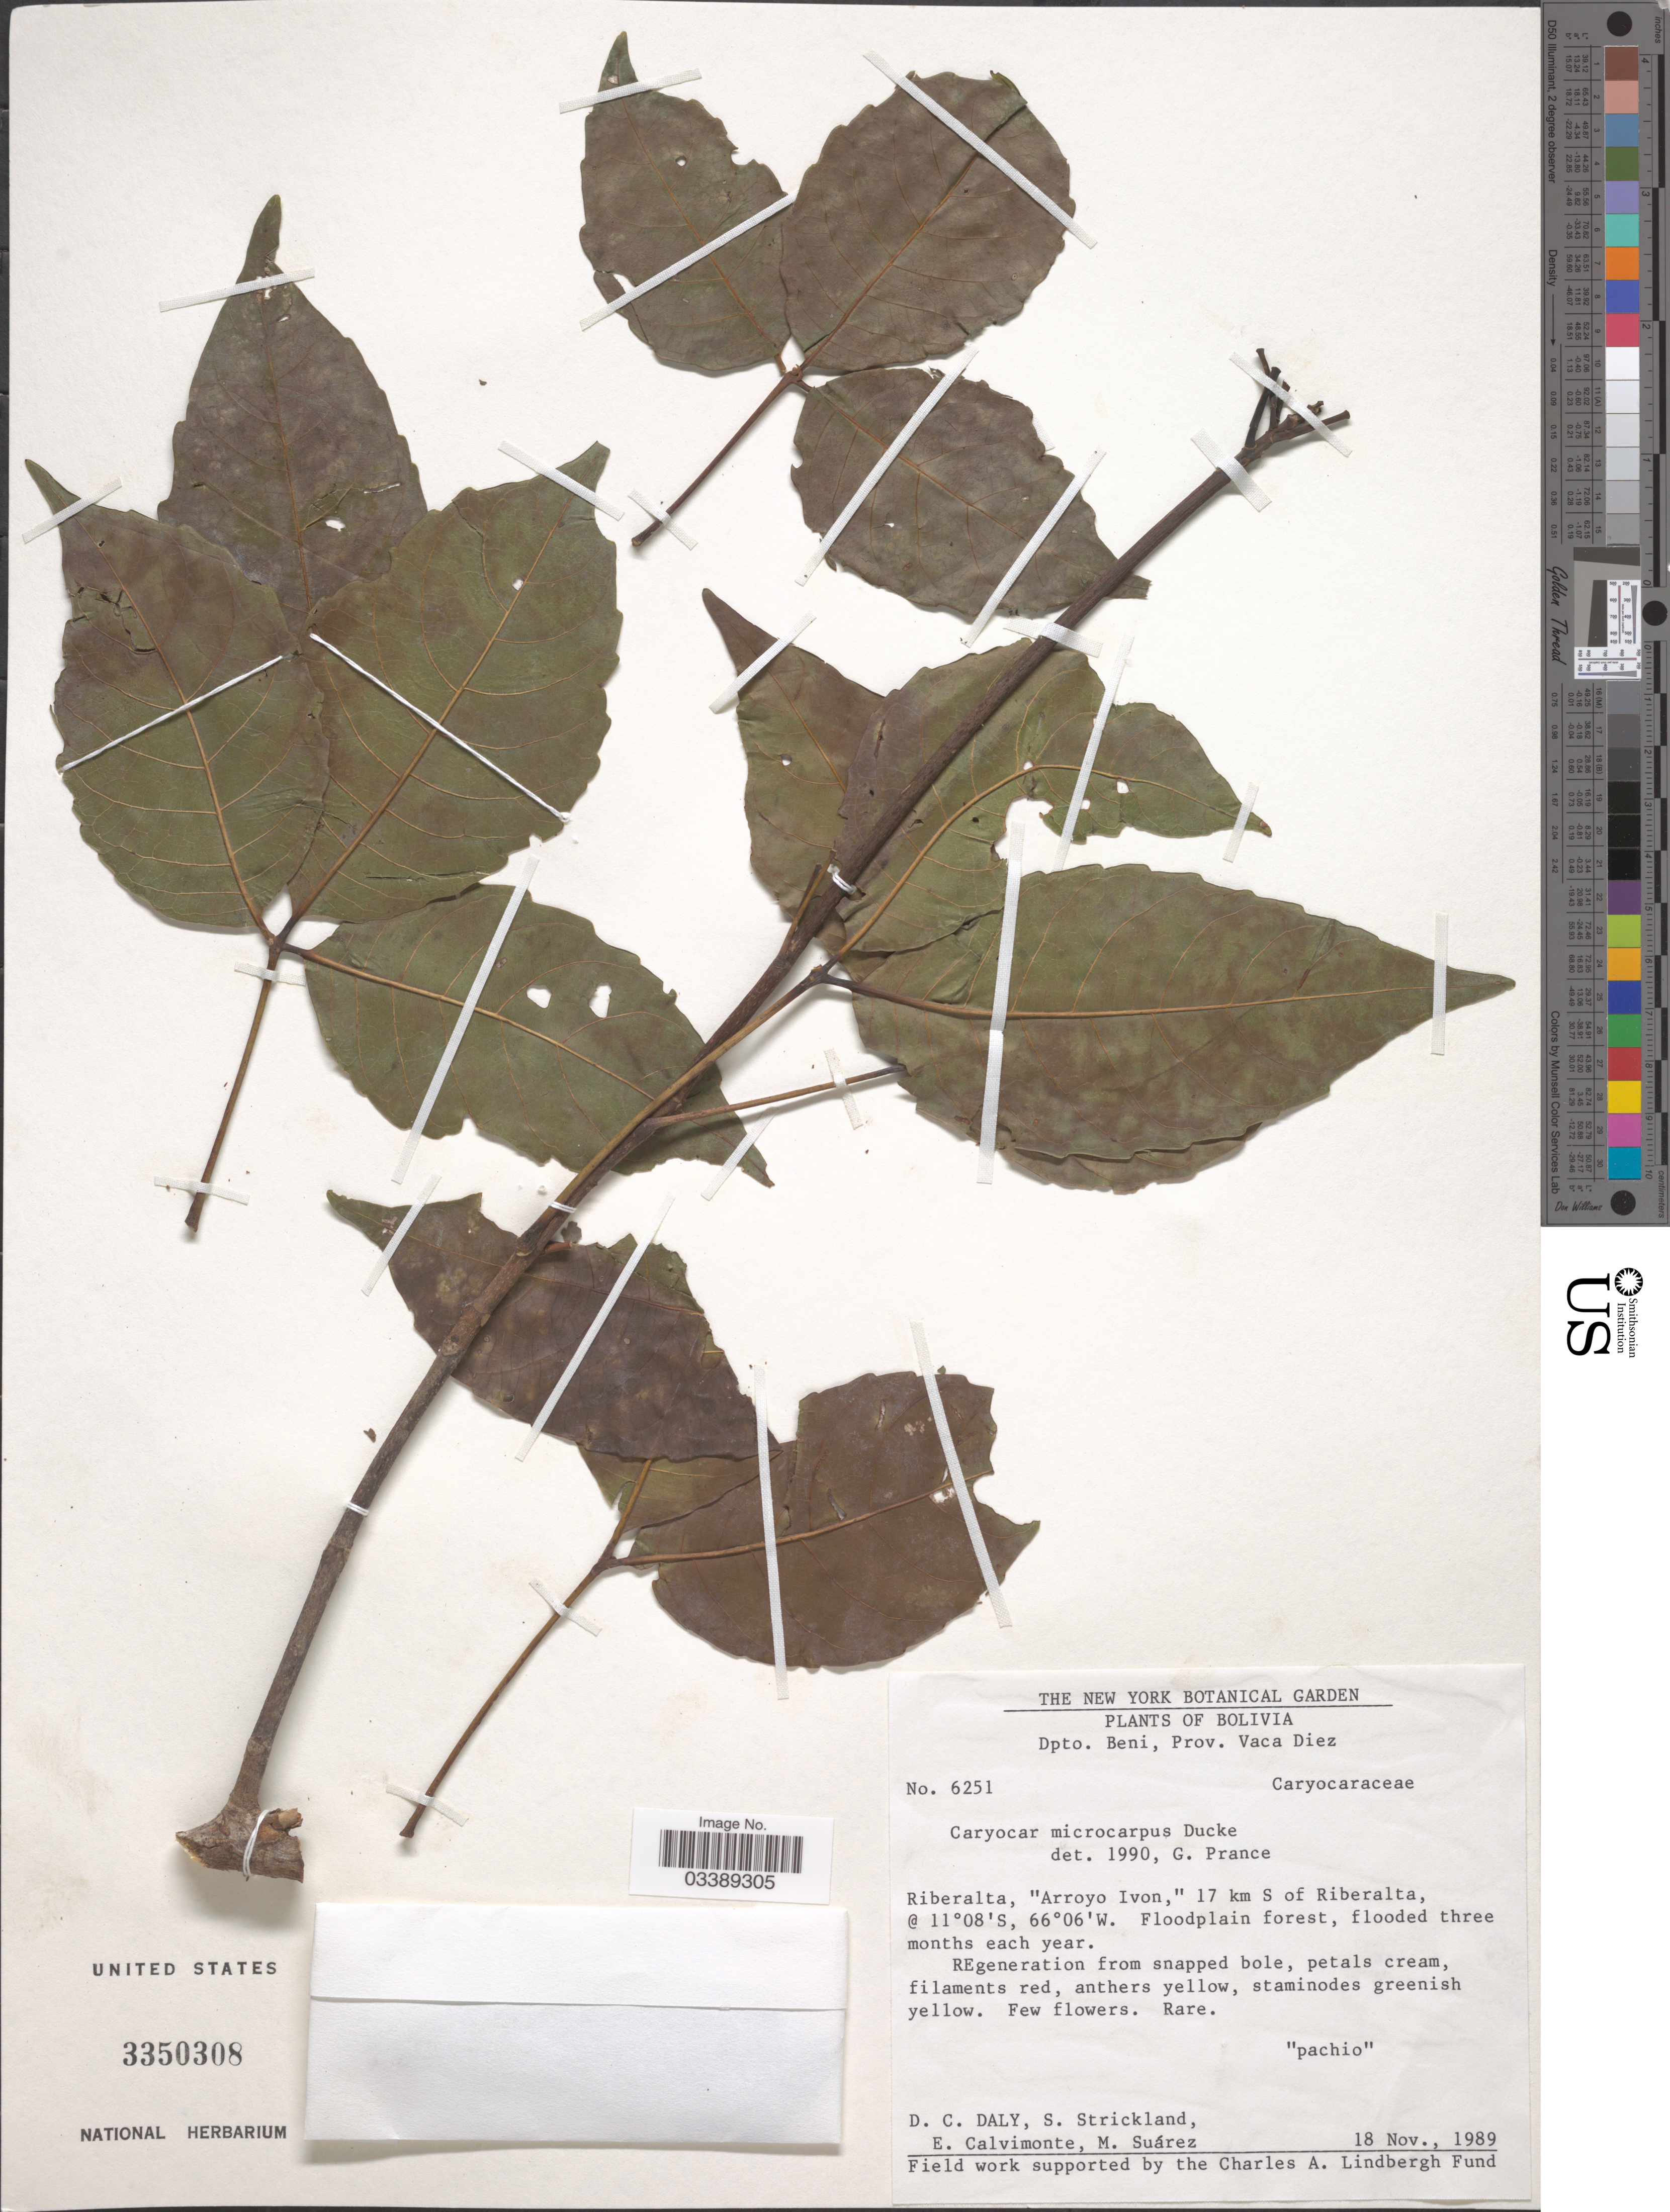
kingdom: Plantae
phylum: Tracheophyta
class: Magnoliopsida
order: Malpighiales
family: Caryocaraceae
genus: Caryocar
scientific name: Caryocar microcarpum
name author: Ducke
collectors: D. C. Daly, S. Strickland, E. Calvimonte & M. Suárez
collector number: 6251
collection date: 1989-11-18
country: Bolivia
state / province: Beni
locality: Dpto. Beni, Prov. Vaca Diez. Riberalta, "Arroyo Ivon," 17 km S of Riberalta.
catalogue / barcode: US 3350308